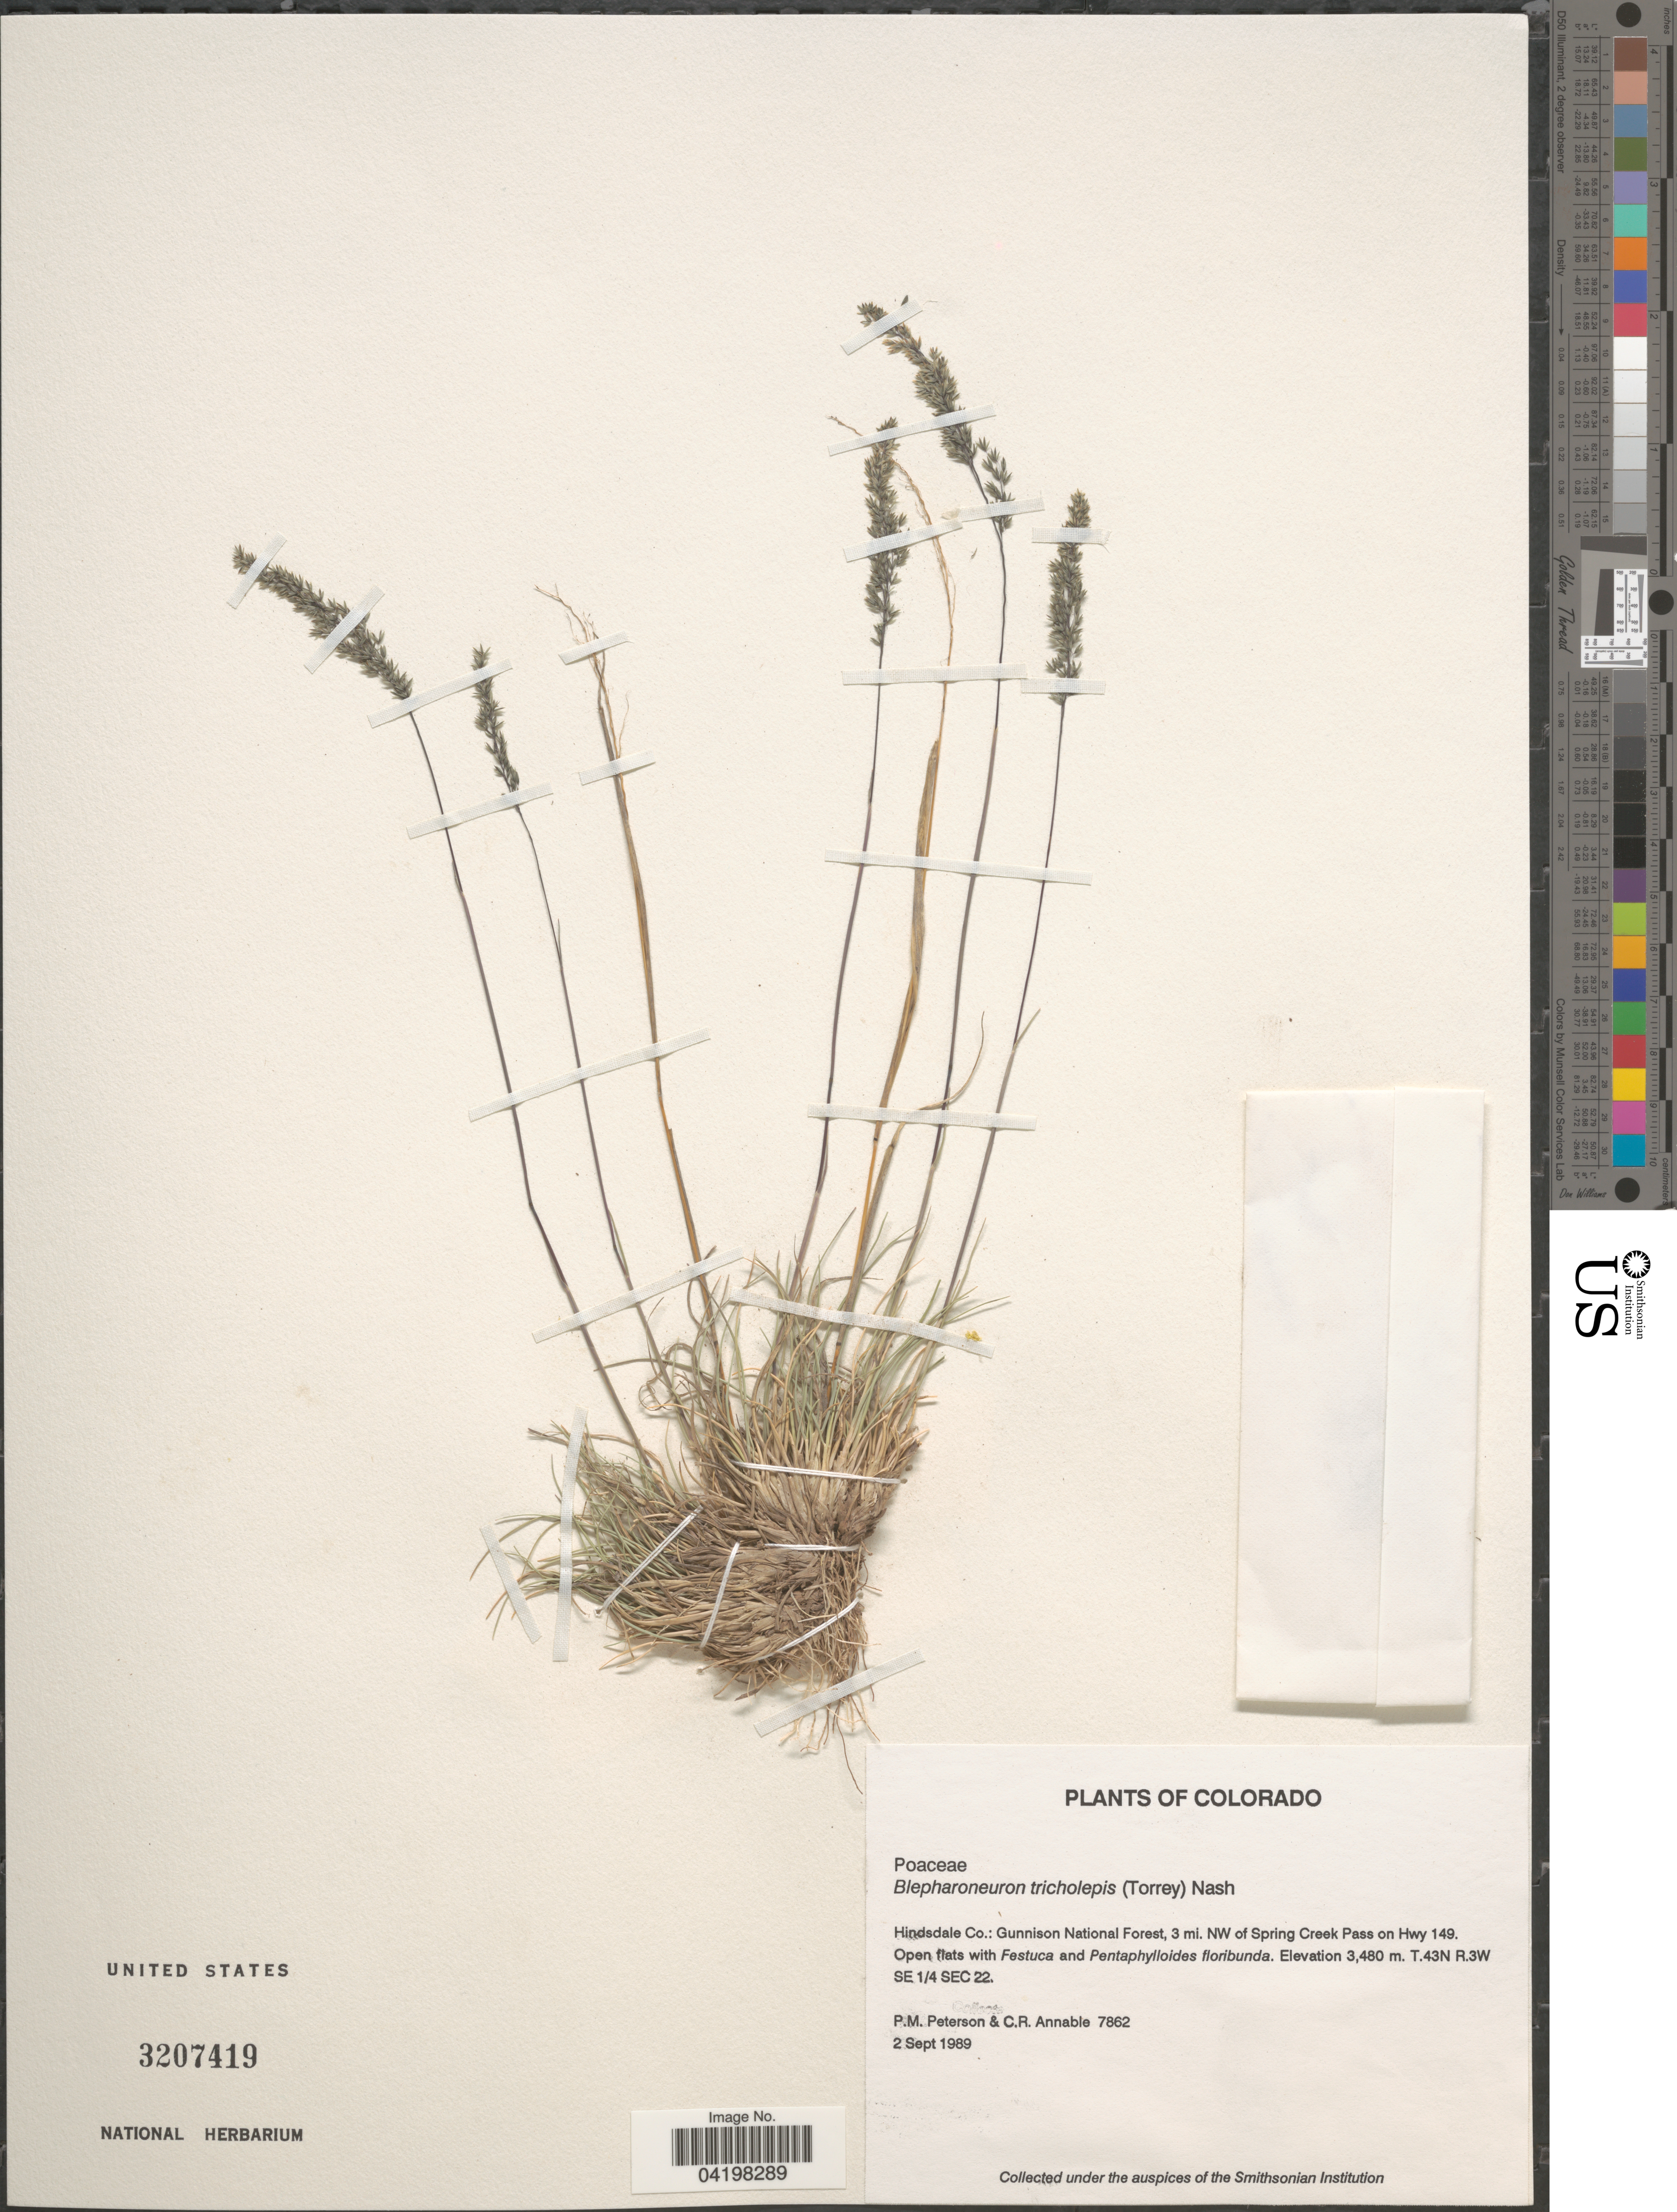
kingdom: Plantae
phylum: Tracheophyta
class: Liliopsida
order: Poales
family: Poaceae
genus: Muhlenbergia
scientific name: Muhlenbergia tricholepis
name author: (Torr.) Columbus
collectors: P. M. Peterson & C. R. Annable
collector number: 7862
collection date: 1989-09-02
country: United States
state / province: Colorado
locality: Hindsdale Co.: Gunnison National Forest, 3 mi. NW of Spring Creek Pass on Hwy 149. T.43N R.3W SE 1/4 Sec. 22.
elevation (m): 3480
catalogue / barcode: US 3207419